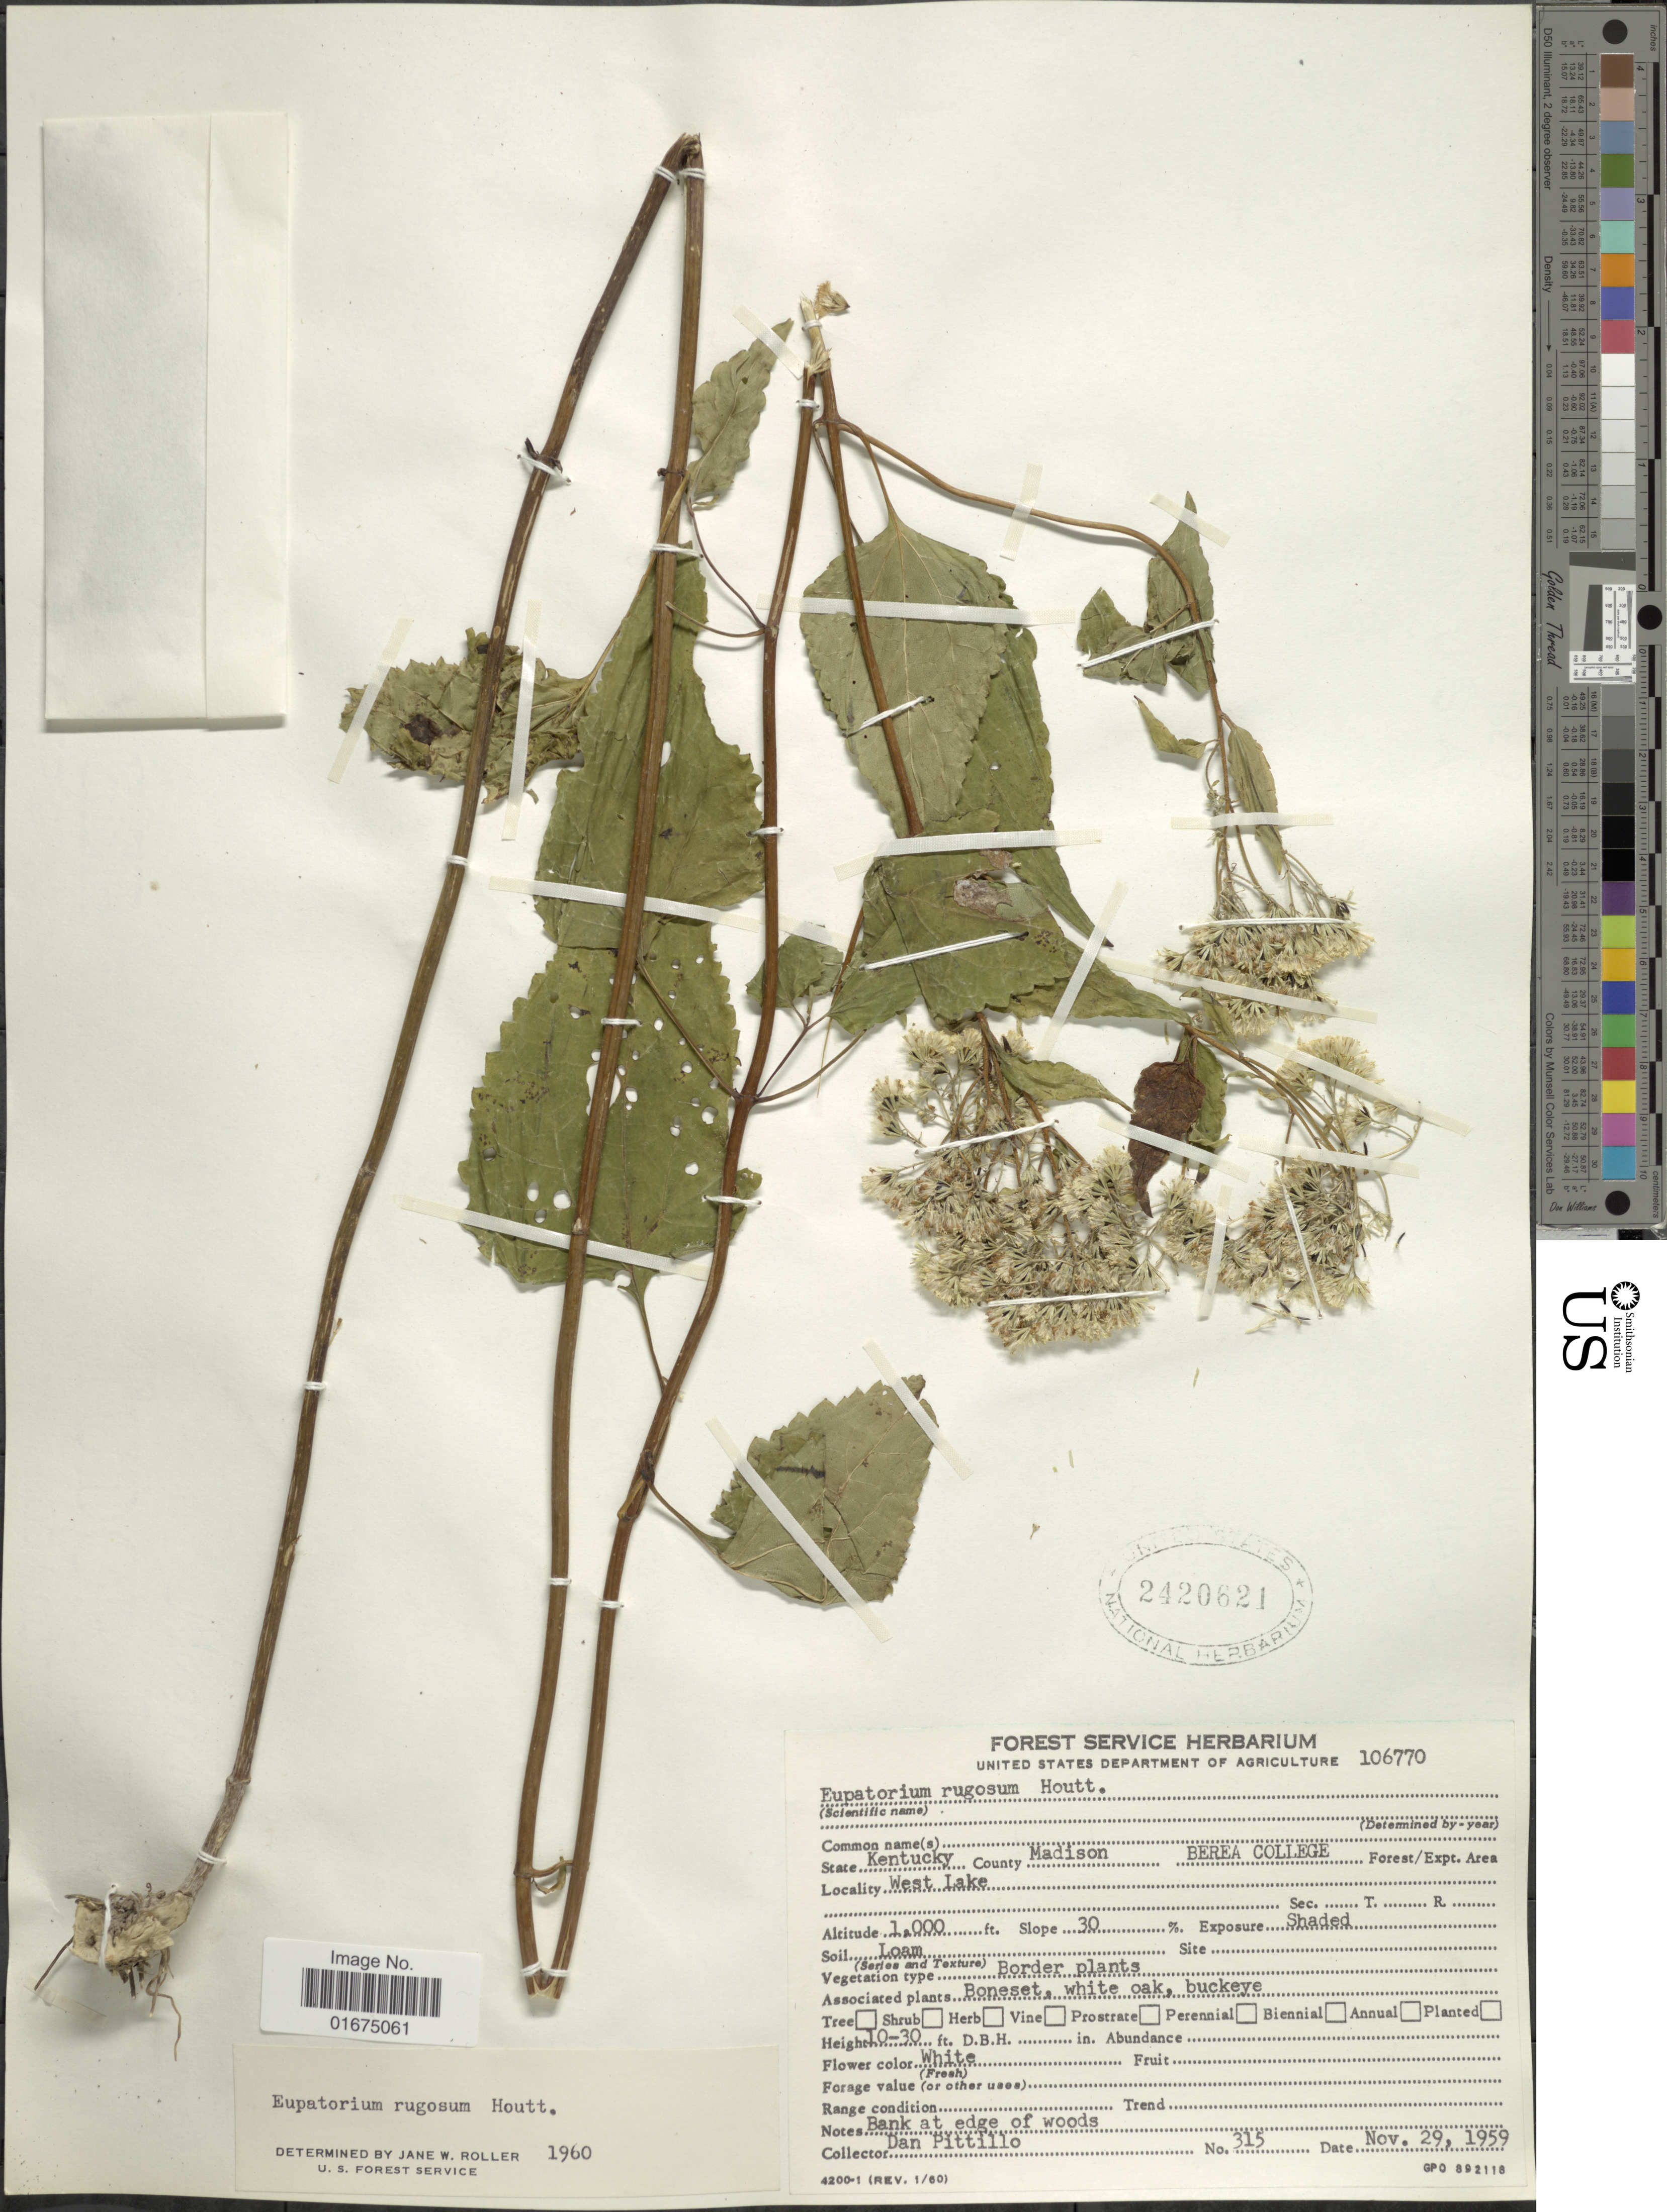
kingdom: Plantae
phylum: Tracheophyta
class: Magnoliopsida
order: Asterales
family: Asteraceae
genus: Ageratina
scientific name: Ageratina altissima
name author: (L.) R.M. King & H. Rob.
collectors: D. Pittillo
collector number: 315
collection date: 1959-11-29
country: United States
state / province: Kentucky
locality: County Madison, Berea College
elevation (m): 305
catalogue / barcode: US 2420621